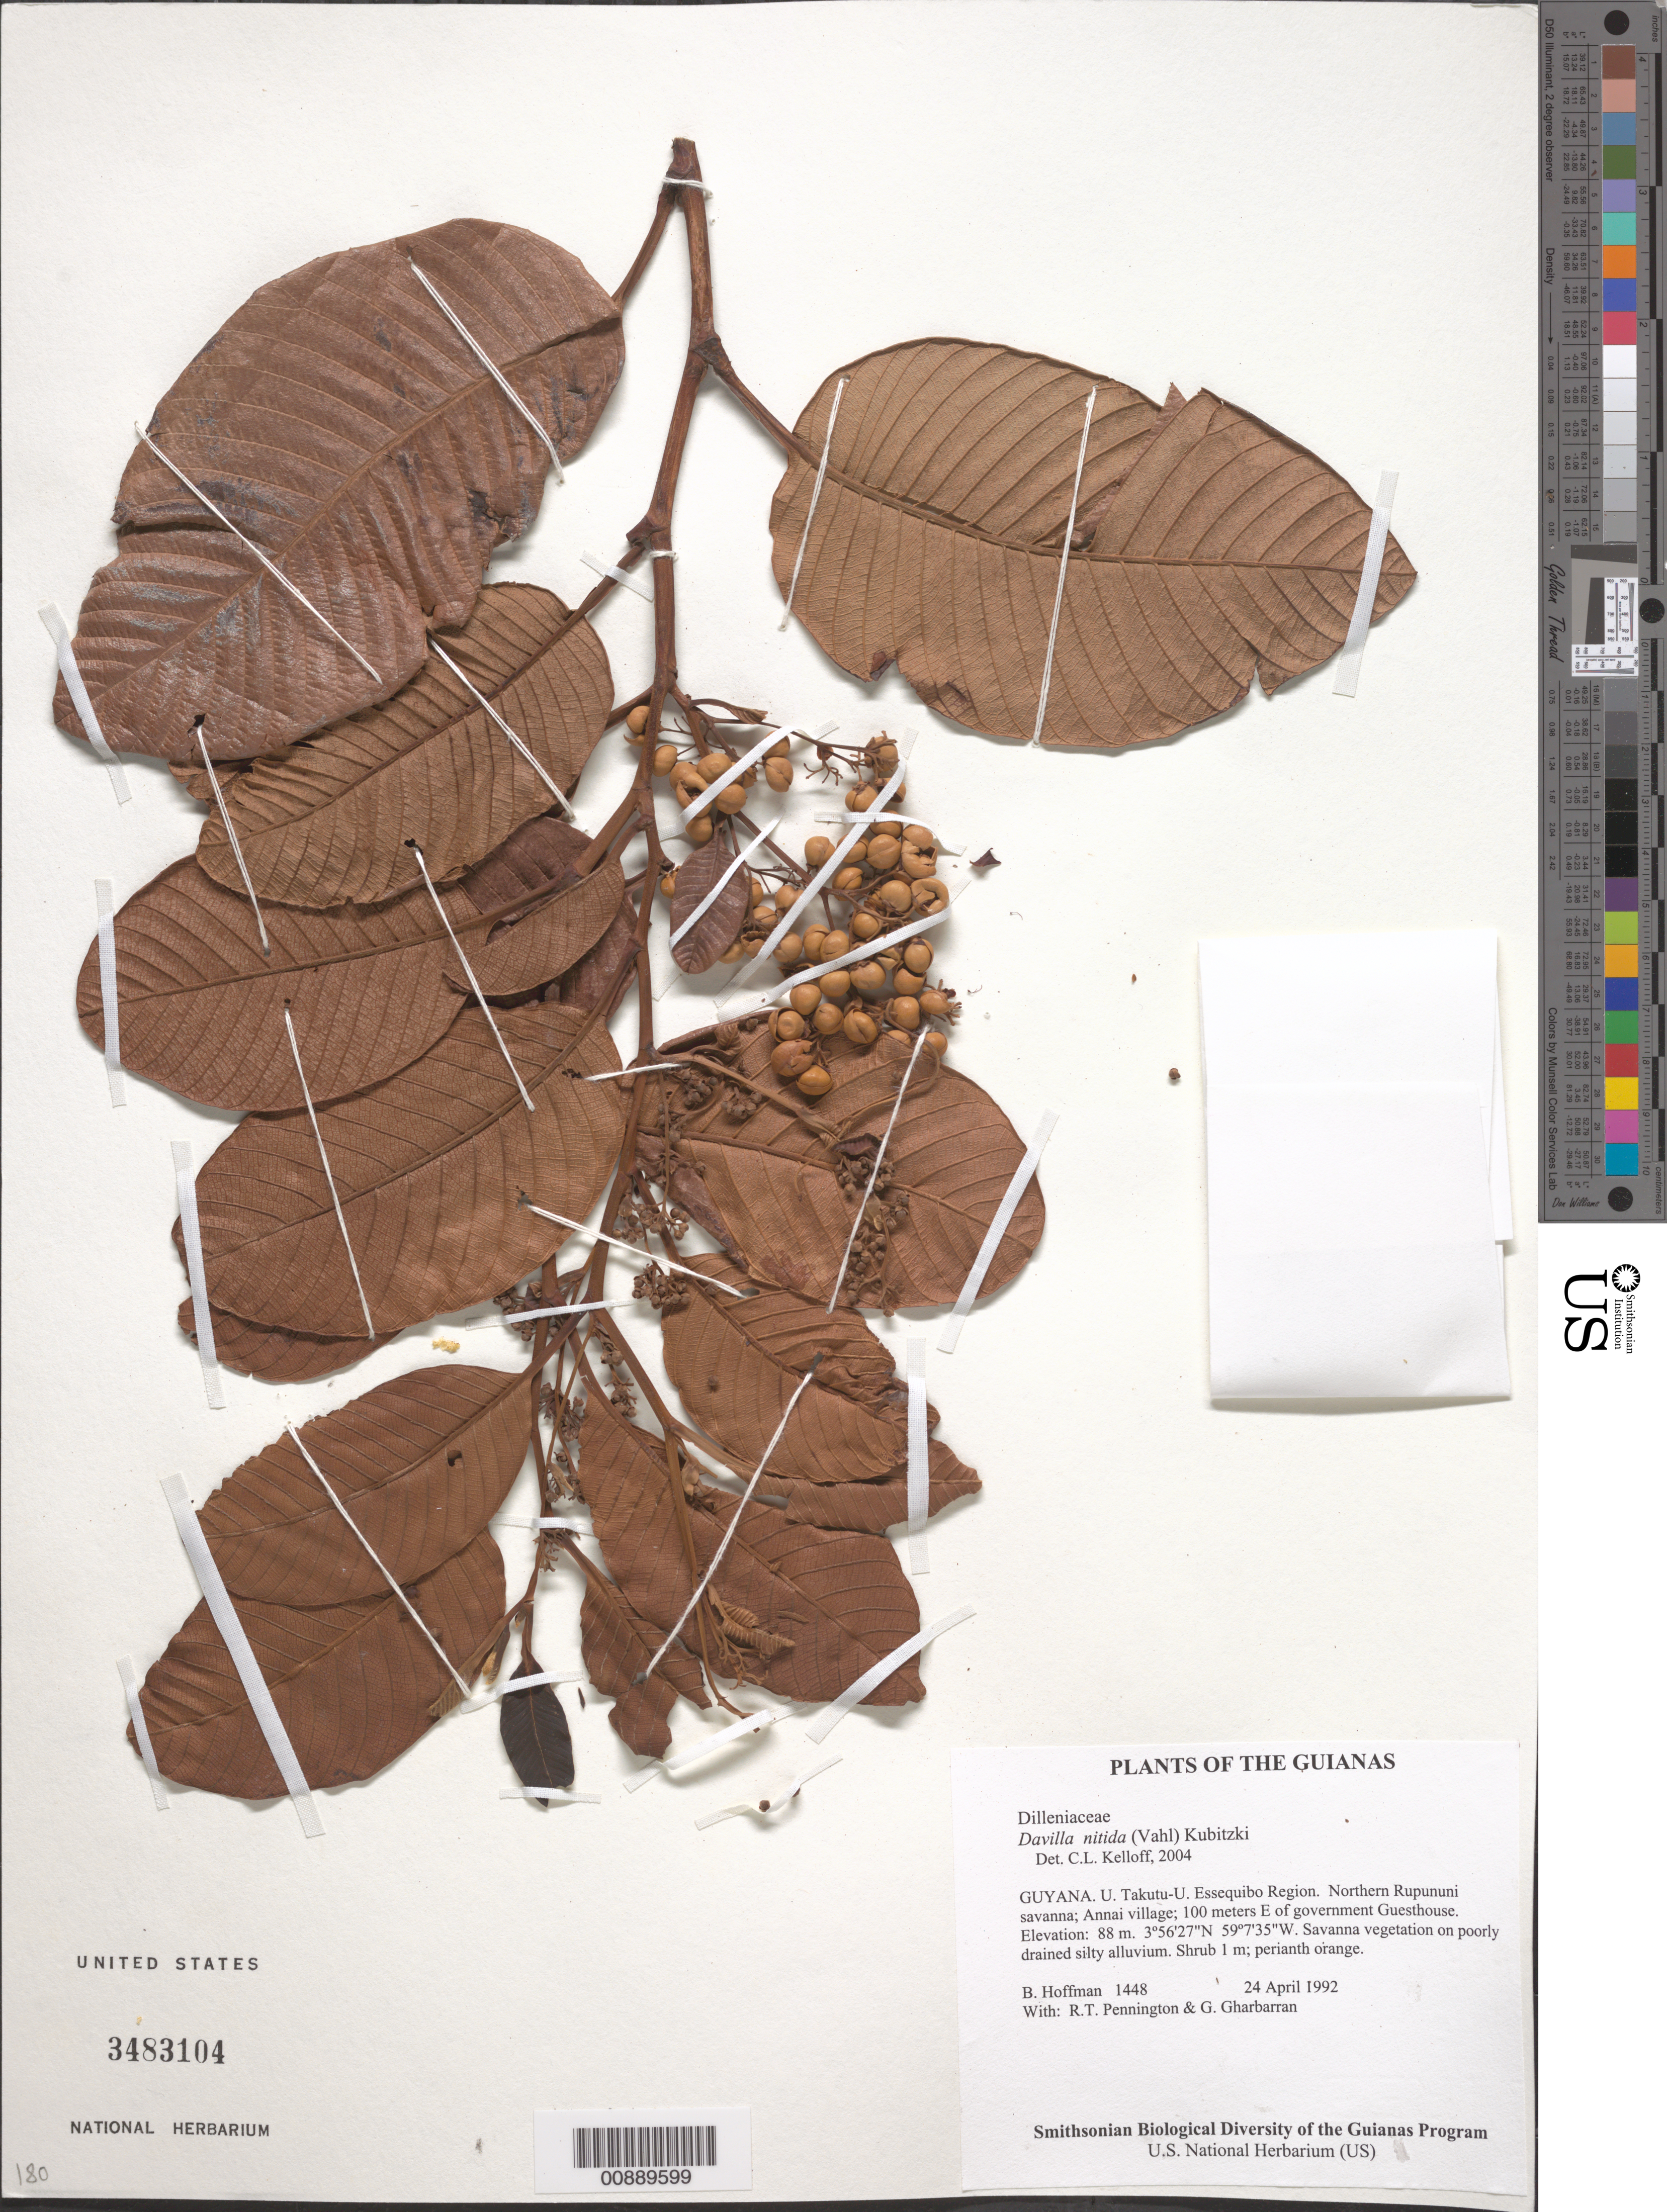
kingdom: Plantae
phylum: Tracheophyta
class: Magnoliopsida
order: Dilleniales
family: Dilleniaceae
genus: Davilla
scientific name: Davilla nitida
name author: (Vahl) Kubitzki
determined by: Kelloff, Carol L., (US), Smithsonian Institution - National Museum of Natural History (UNITED STATES)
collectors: B. Hoffman, R. T. Pennington & G. Gharbarran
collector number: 1448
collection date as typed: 24 April 1992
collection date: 1992-04-24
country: Guyana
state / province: U. Takutu-U. Essequibo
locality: Northern Rupununi savanna; Annai village; 100 meters E of government Guesthouse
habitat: Savanna vegetation on poorly drained silty alluvium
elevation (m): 88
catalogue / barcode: US 3483104